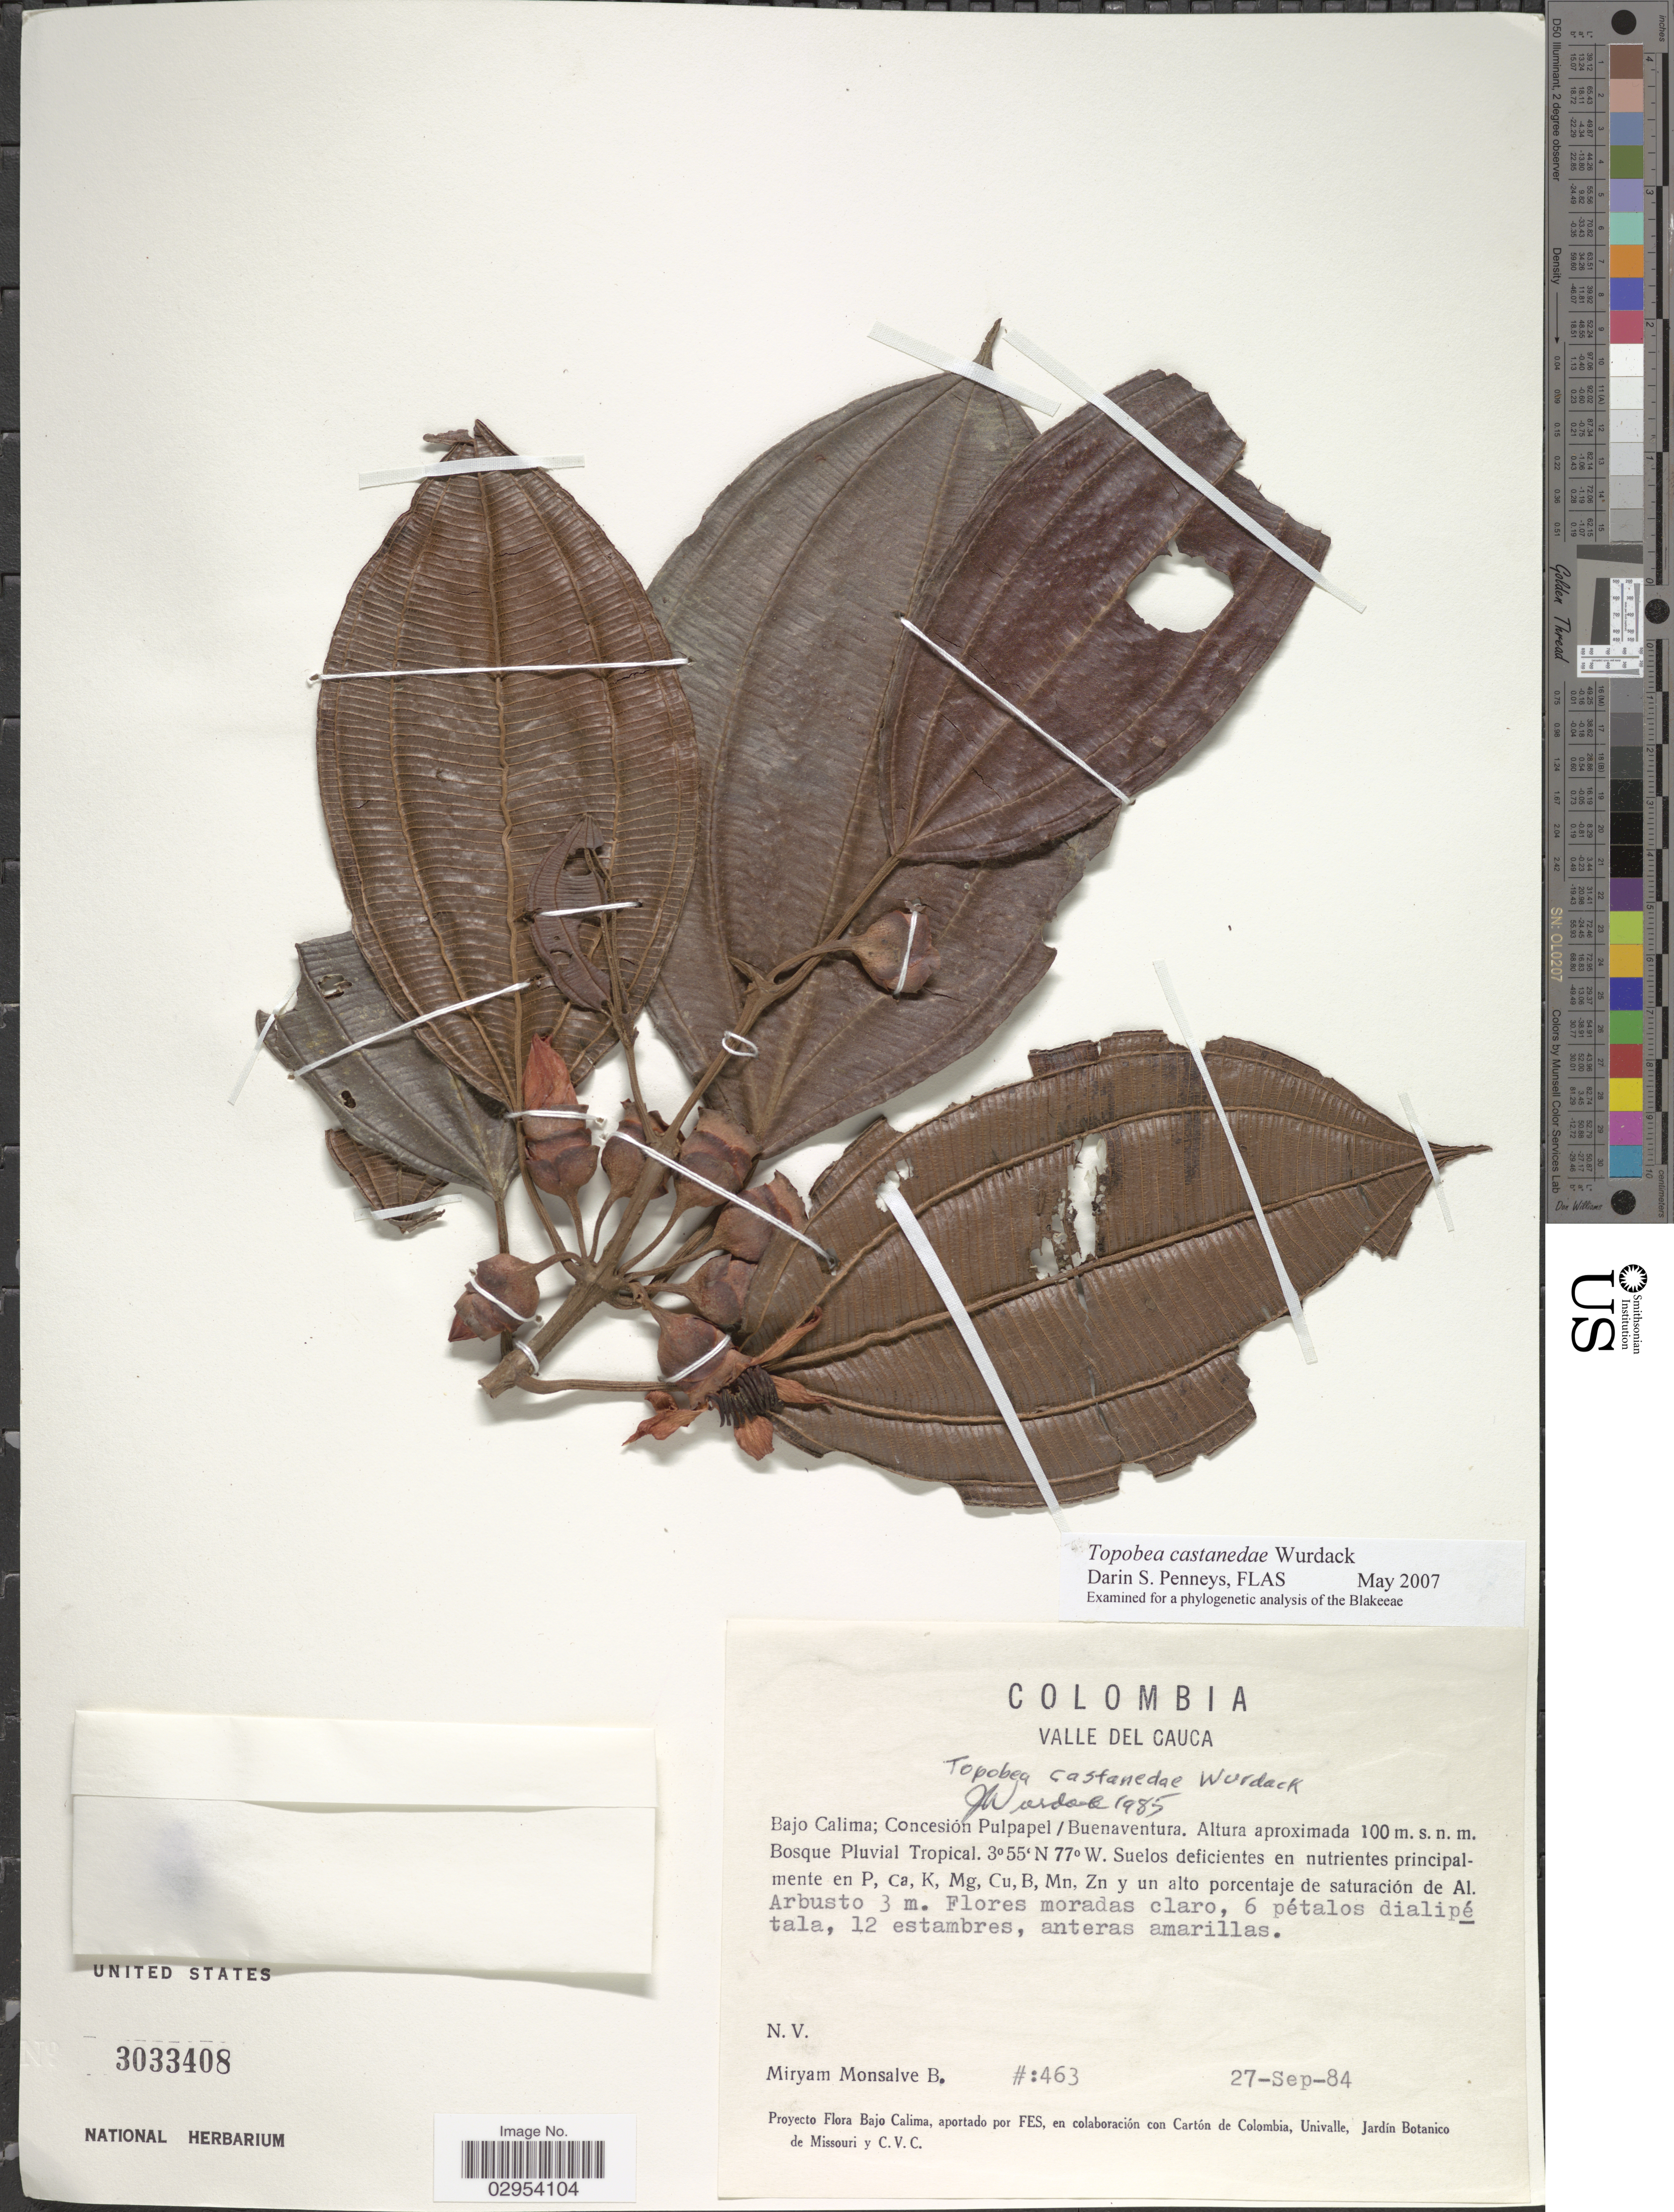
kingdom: Plantae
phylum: Tracheophyta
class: Magnoliopsida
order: Myrtales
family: Melastomataceae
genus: Topobea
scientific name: Topobea castanedae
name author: Wurdack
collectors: M. Monsalve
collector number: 463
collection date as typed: Transcribed d/m/y: 27/9/84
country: Colombia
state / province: Valle del Cauca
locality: Bajo Calima; Concesión Pulpapel / Buenaventura.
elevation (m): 100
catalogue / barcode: US 3033408